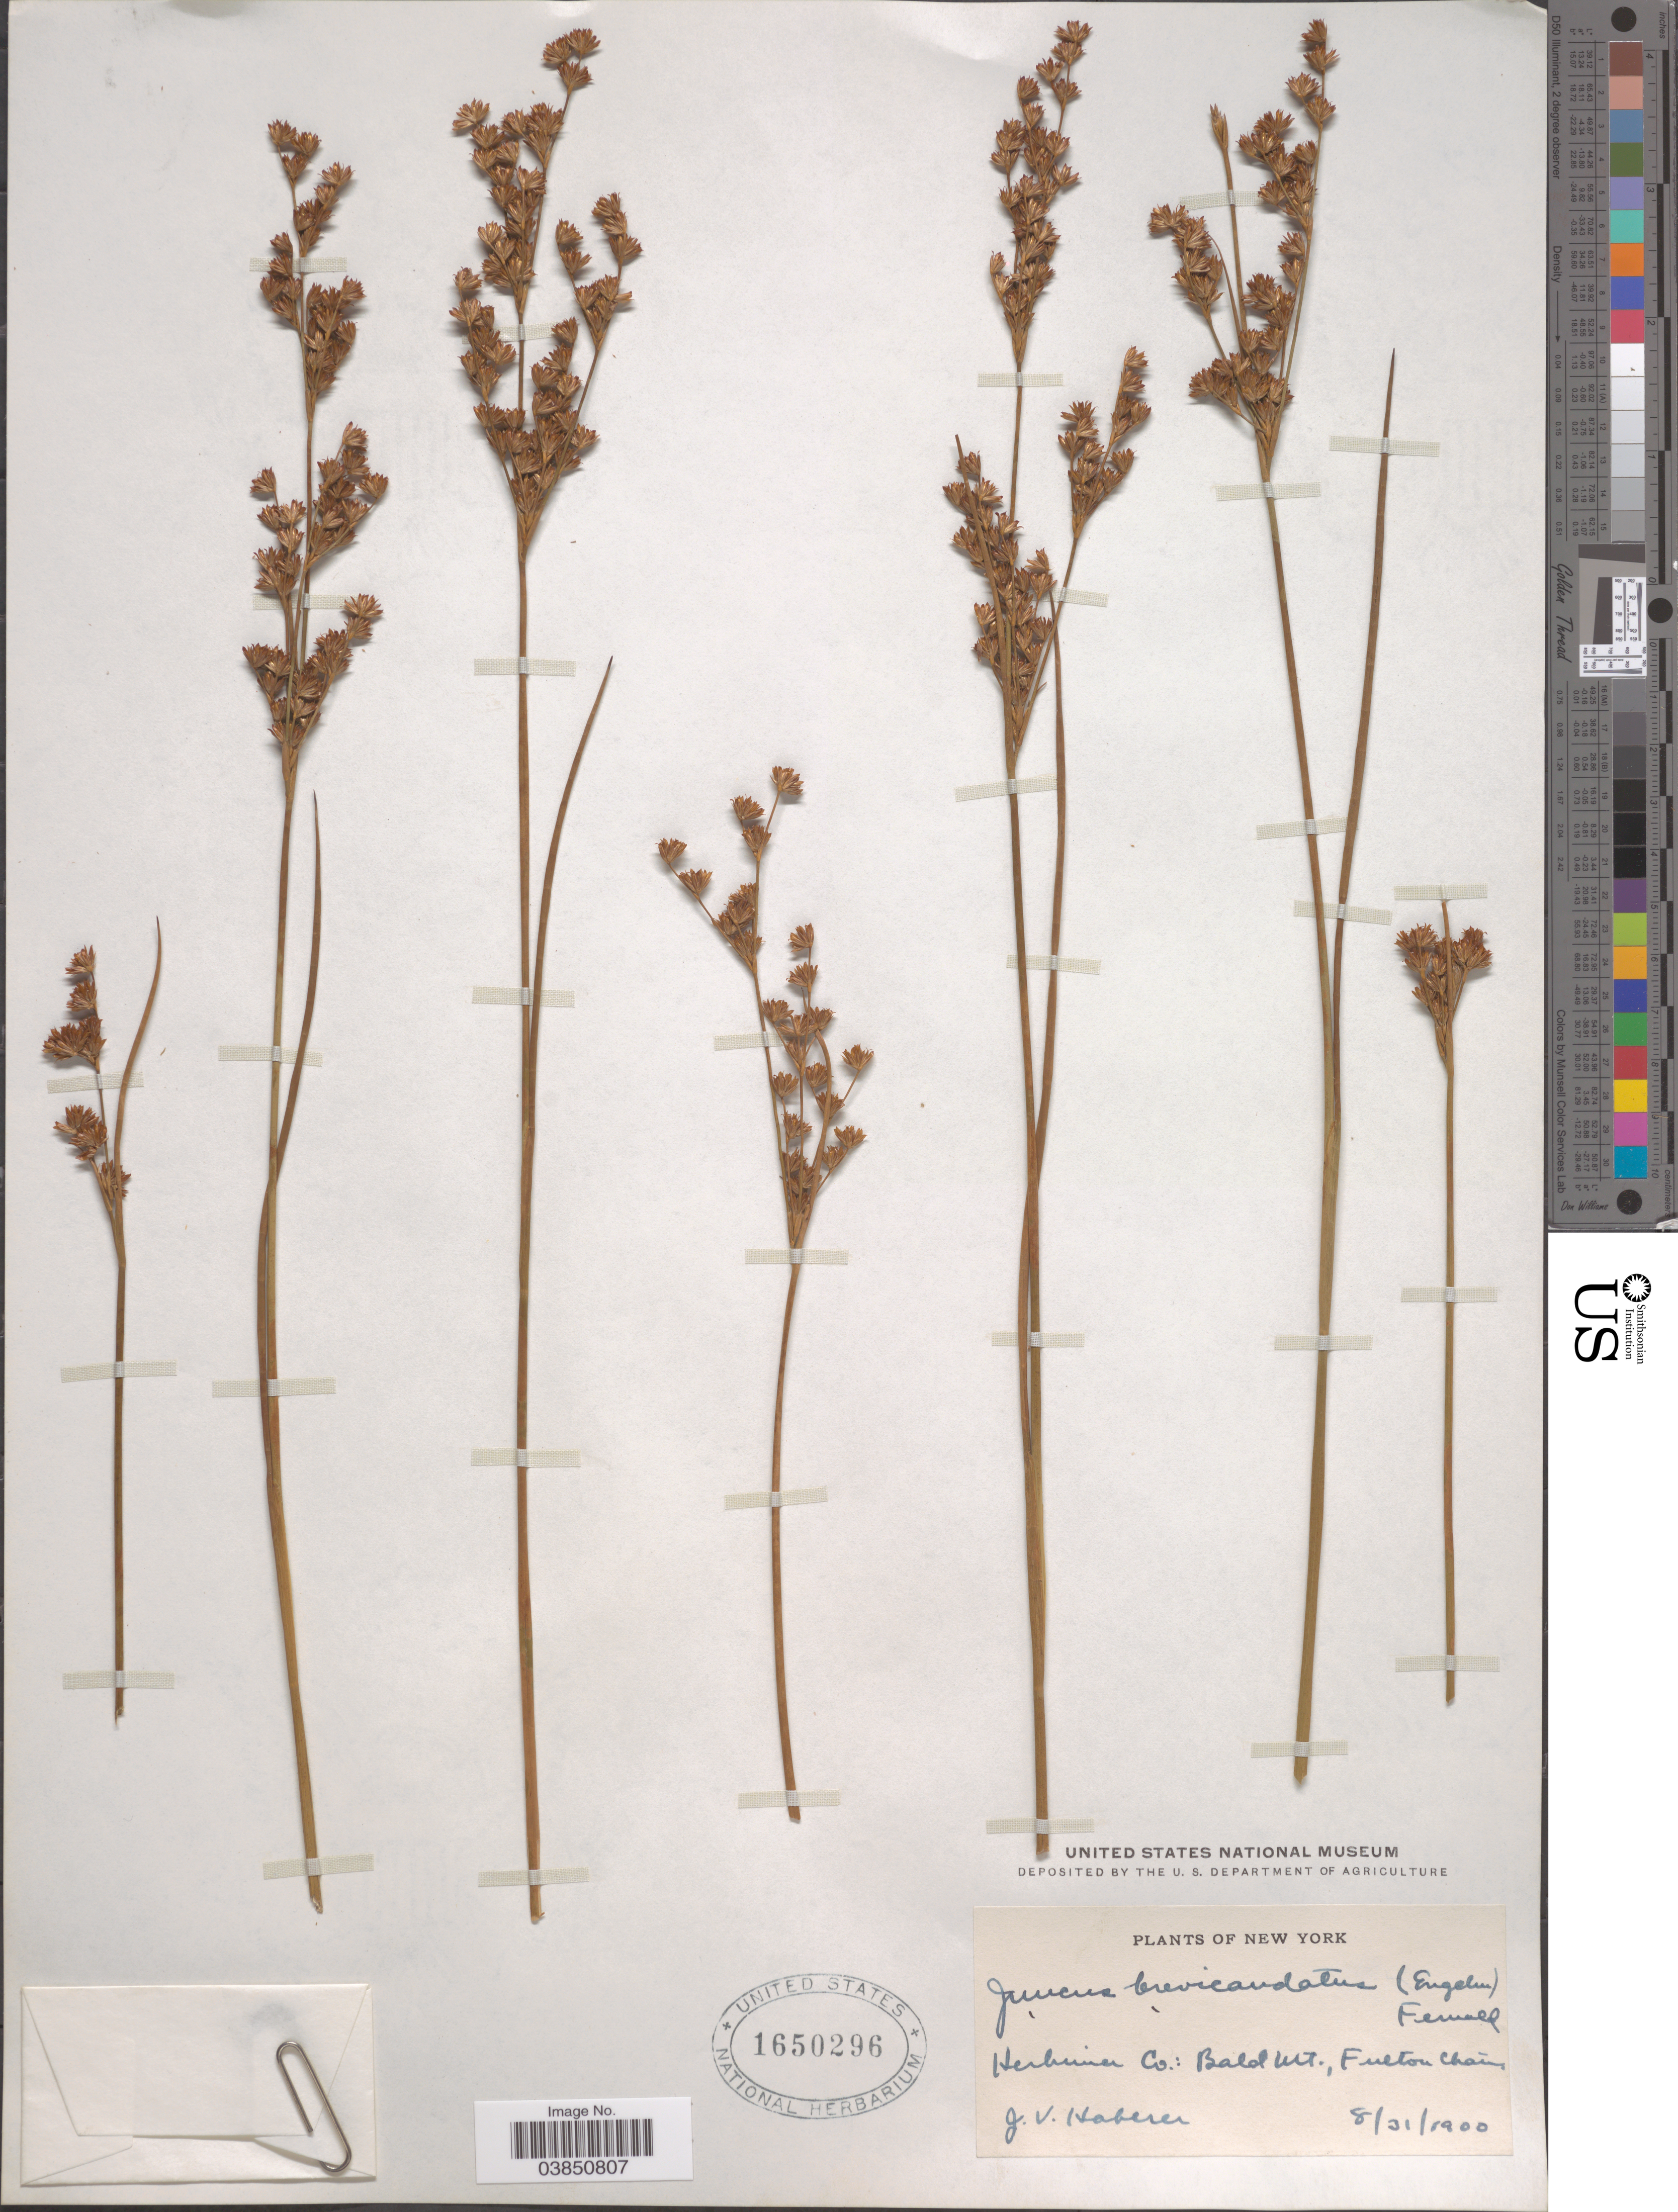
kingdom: Plantae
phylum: Tracheophyta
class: Liliopsida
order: Poales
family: Juncaceae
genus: Juncus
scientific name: Juncus brevicaudatus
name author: (Engelm.) Fernald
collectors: J. V. Haberer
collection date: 1900-08-31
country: United States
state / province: New York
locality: Herkimer Co.: Bald Mt., Fulton Chain.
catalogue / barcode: US 1650296